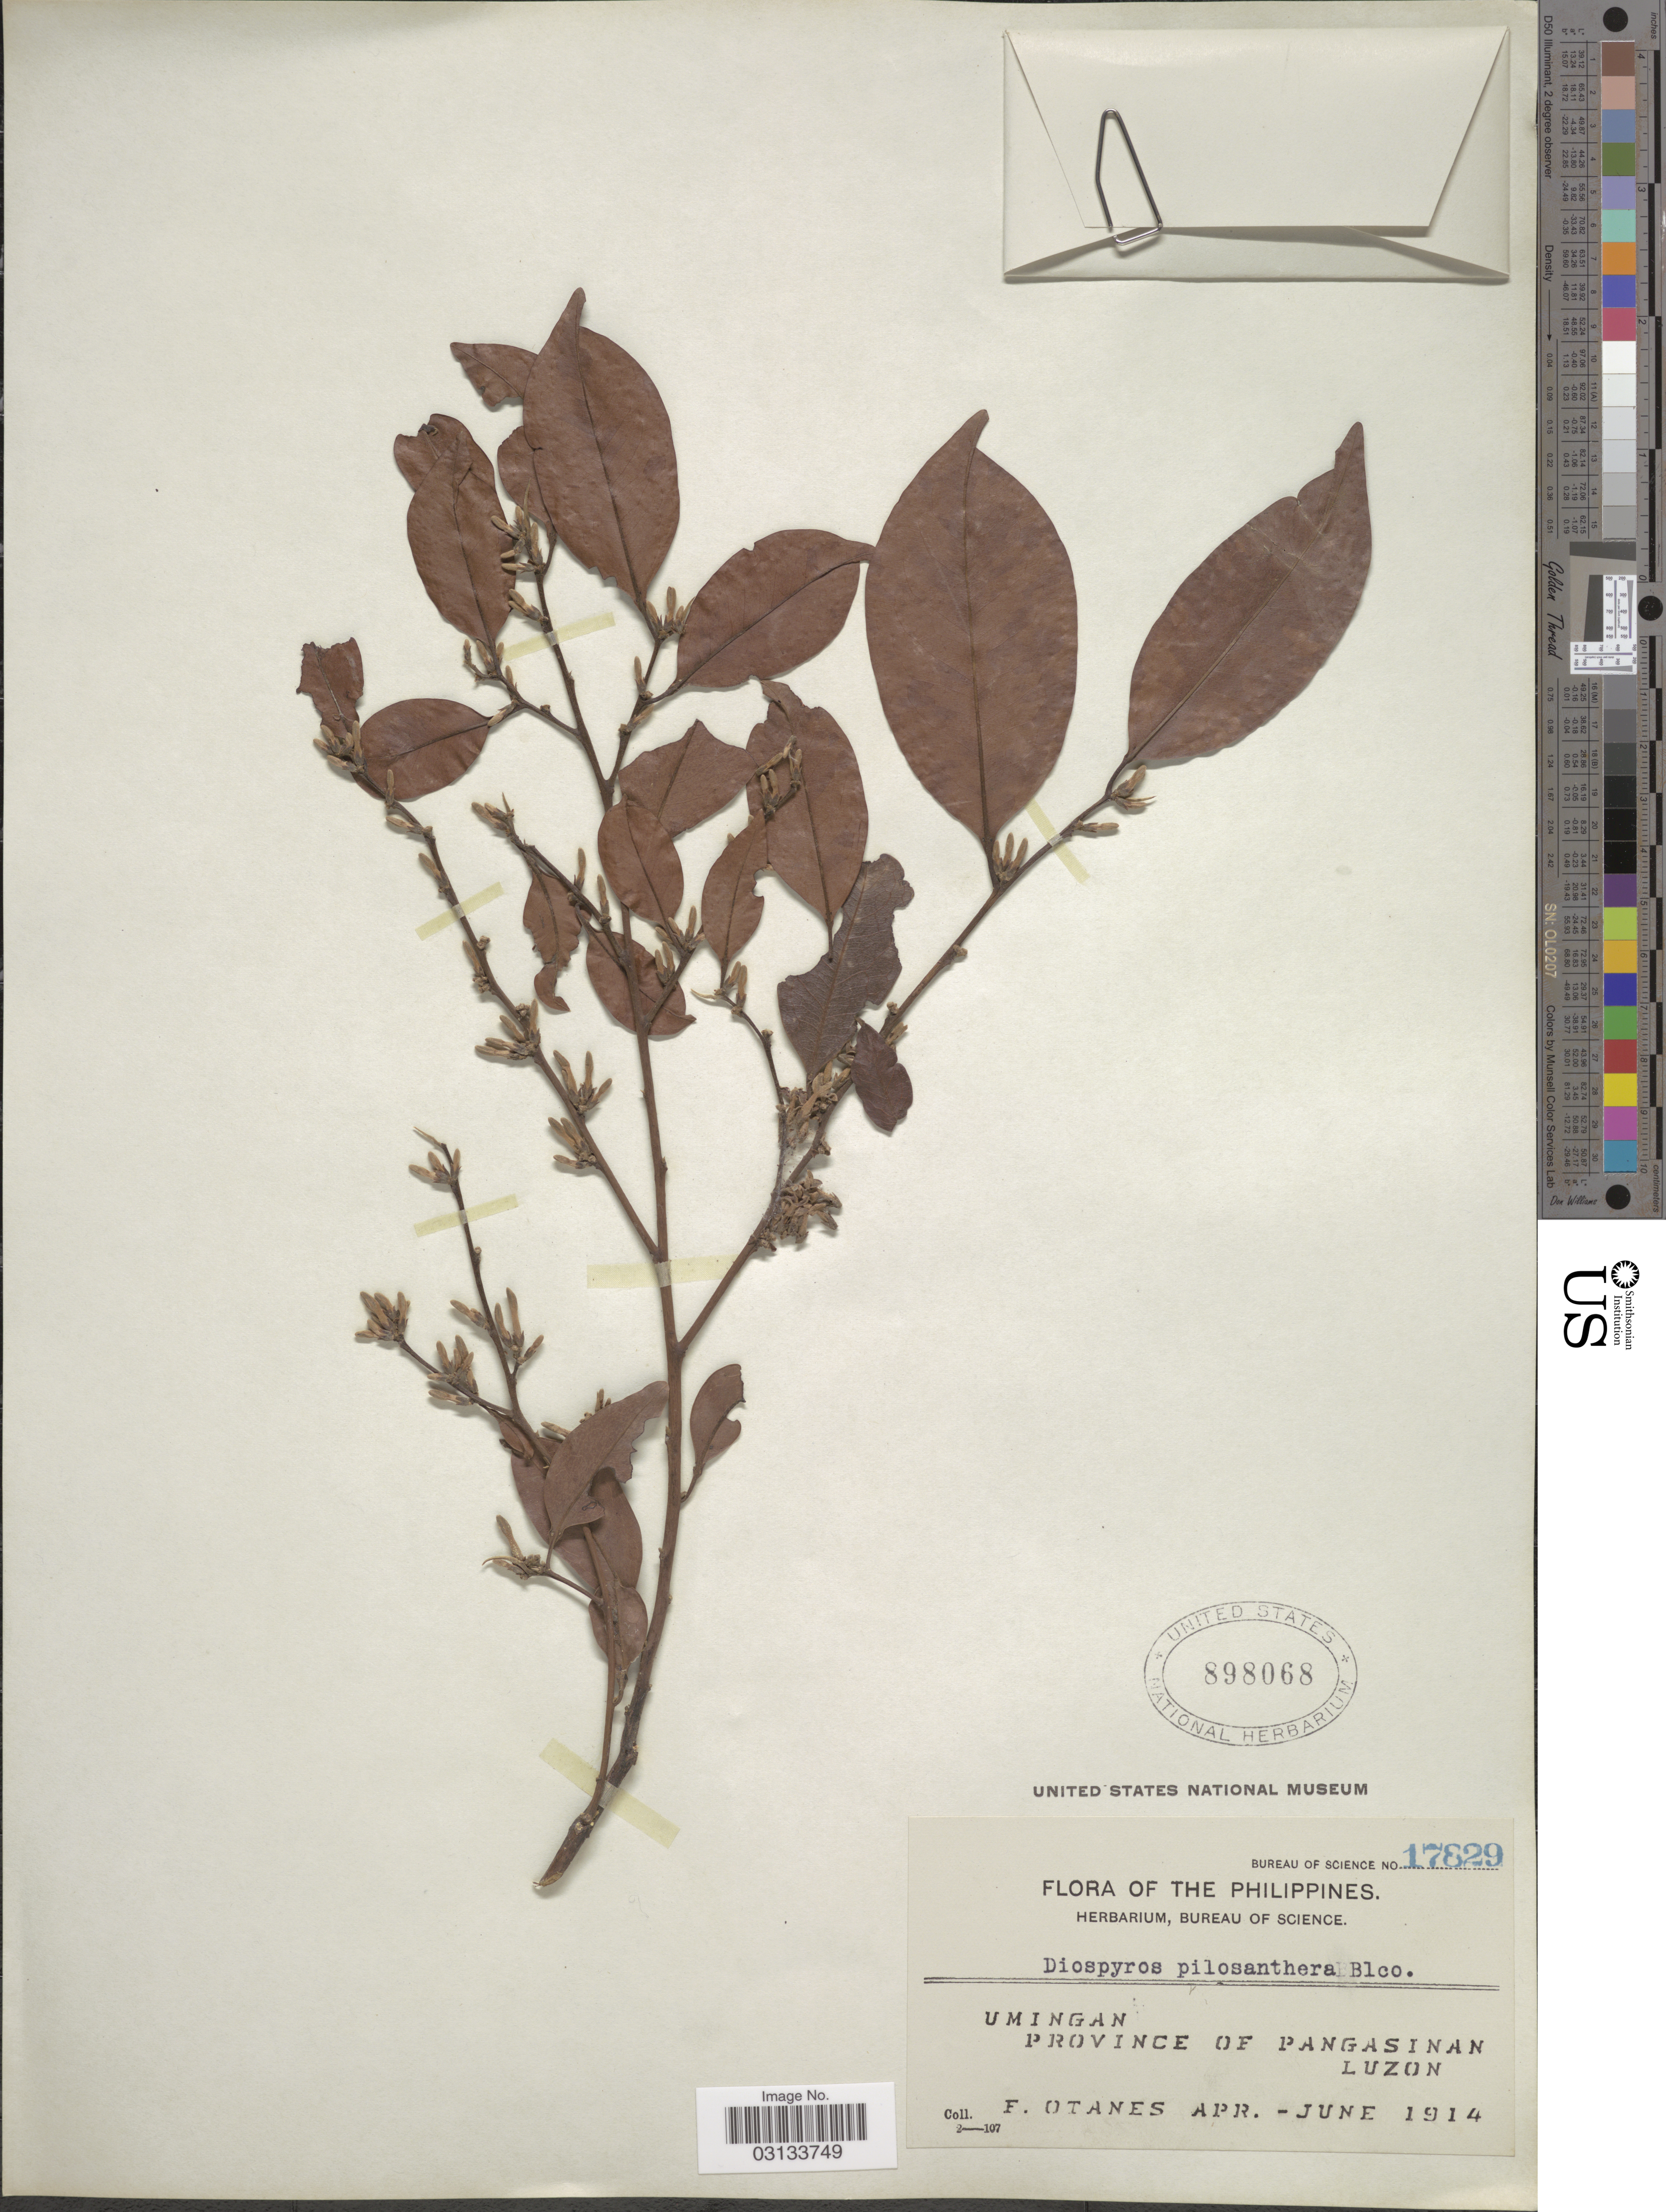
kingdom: Plantae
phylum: Tracheophyta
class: Magnoliopsida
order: Ericales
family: Ebenaceae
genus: Diospyros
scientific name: Diospyros pilosanthera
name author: Blanco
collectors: F. Q. Otanes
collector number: Bureau of Science 17829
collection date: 1914-04/1914-06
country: Philippines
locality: Umingan. Province of Pangasinan. Luzon.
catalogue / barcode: US 898068